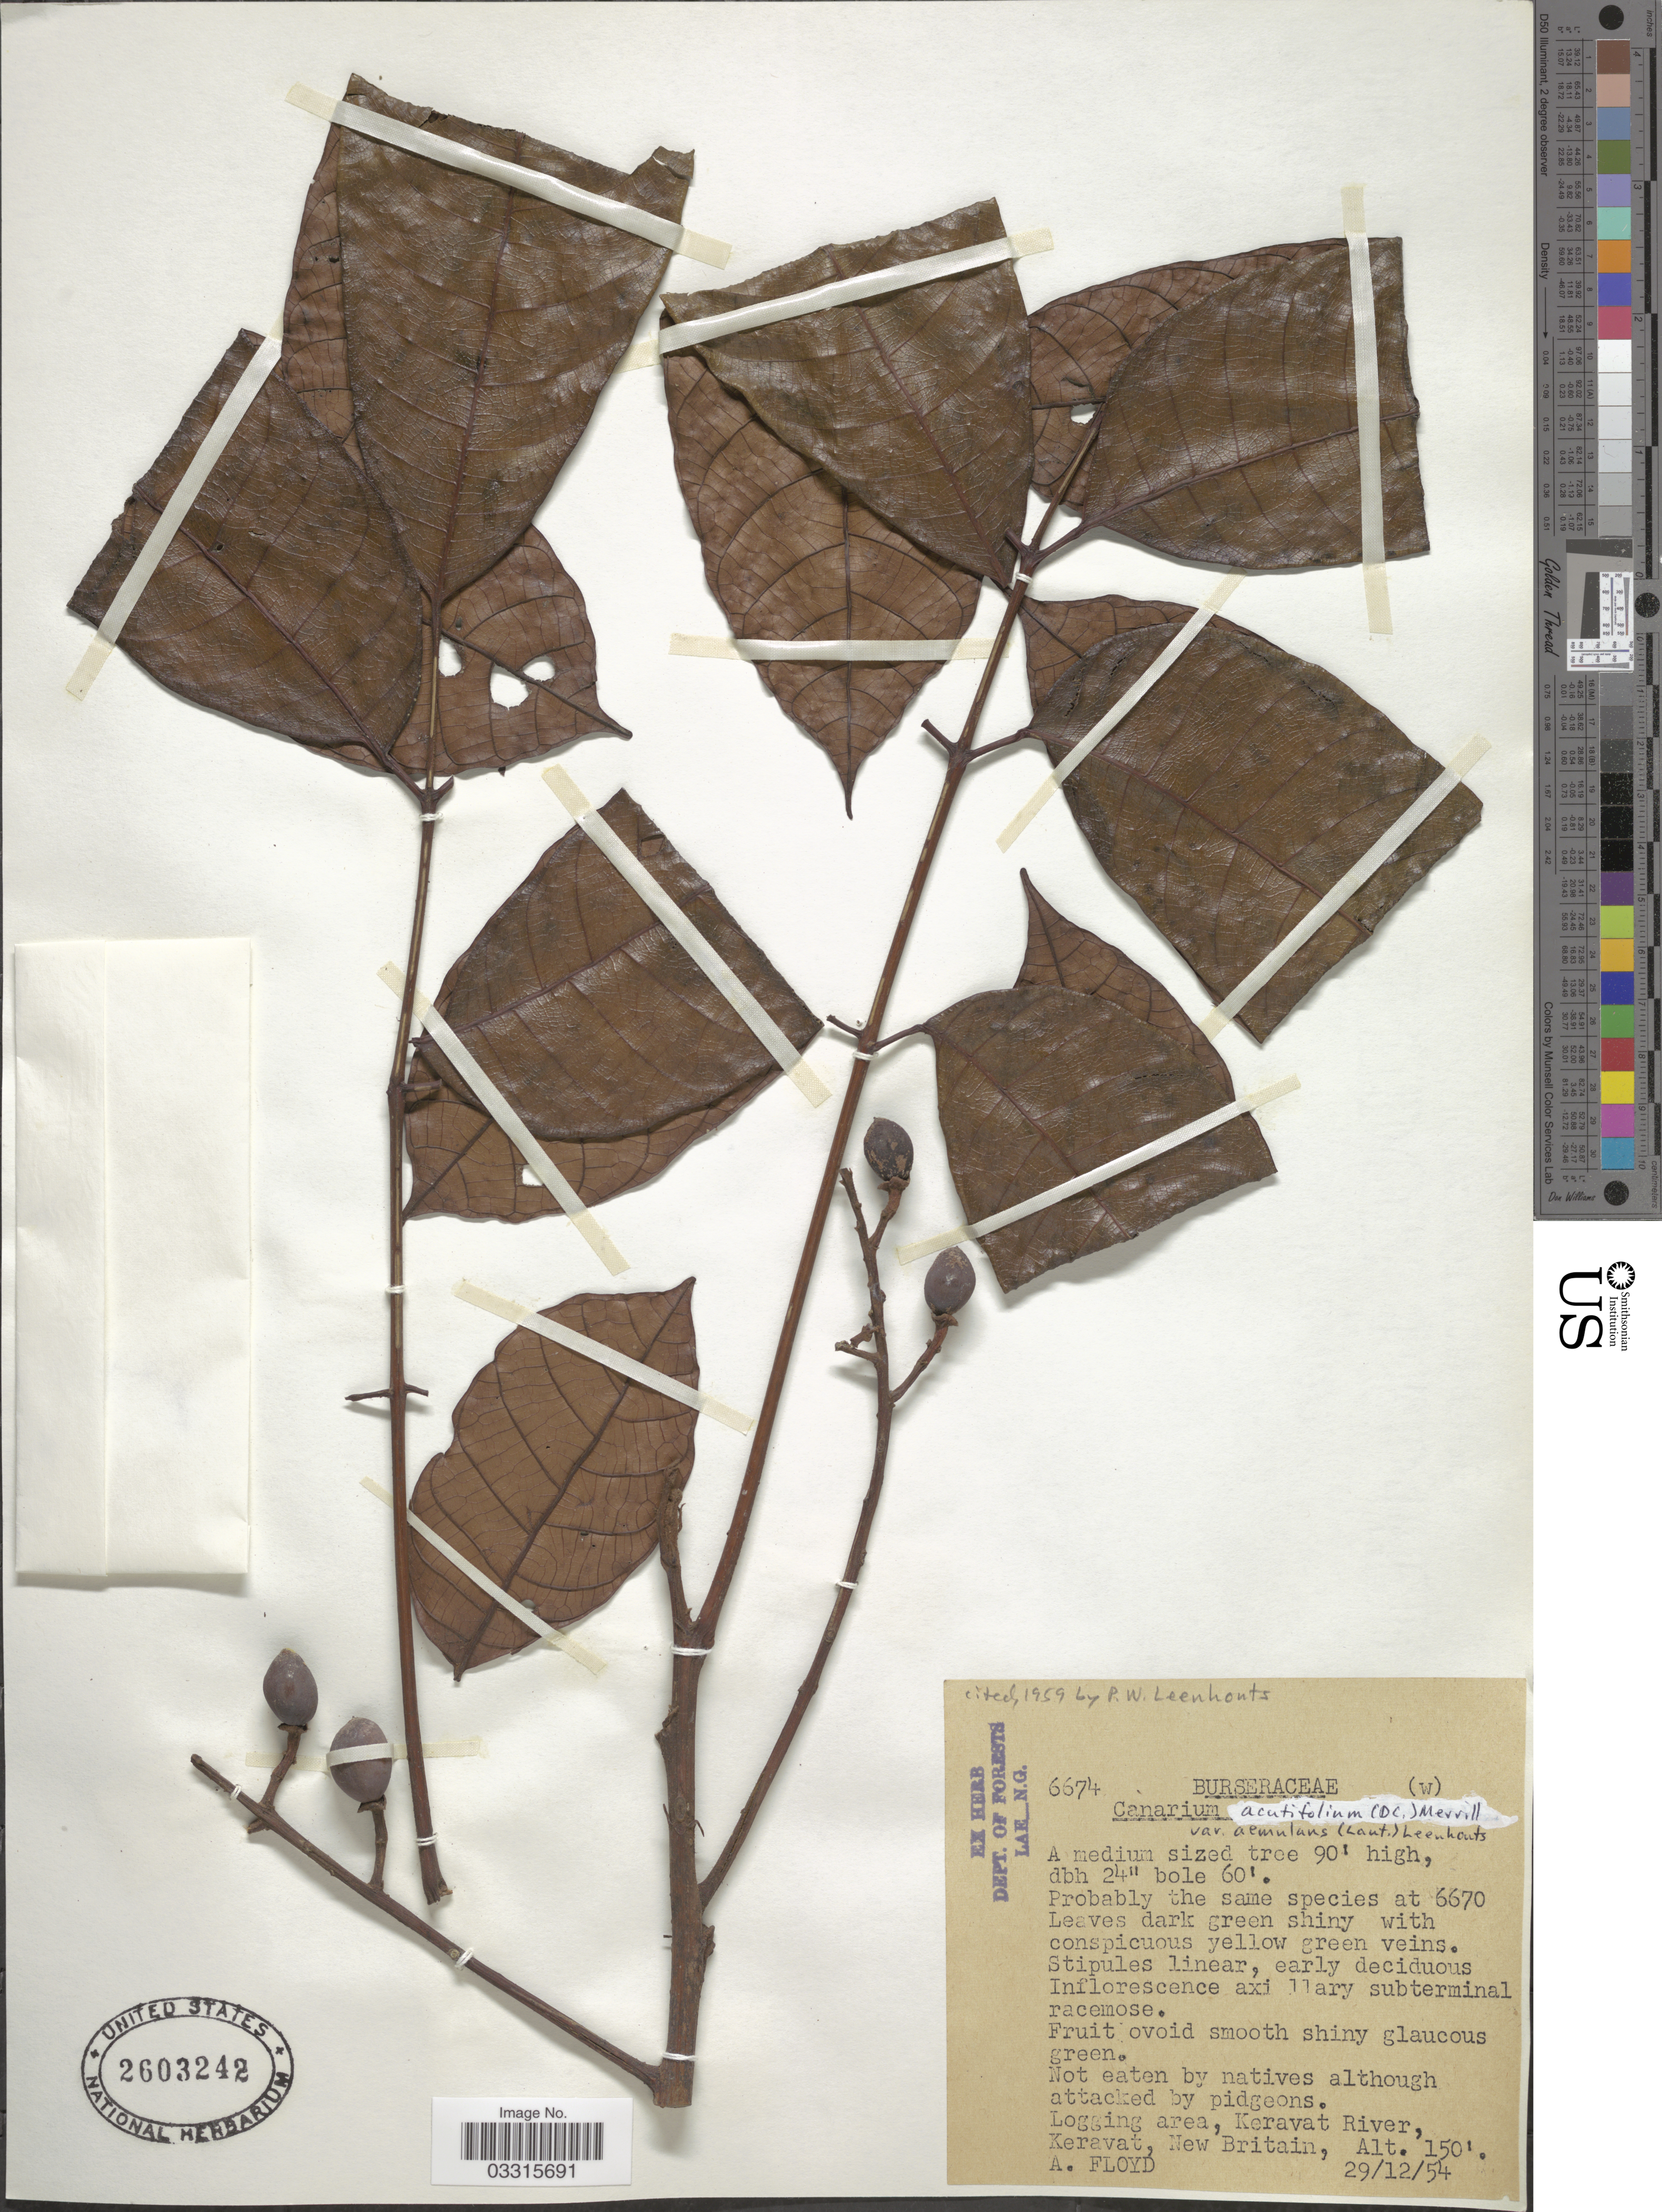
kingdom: Plantae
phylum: Tracheophyta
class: Magnoliopsida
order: Sapindales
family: Burseraceae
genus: Canarium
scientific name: Canarium acutifolium var. aemulans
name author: (Lauterb.) Leenh.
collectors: A. Floyd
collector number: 6674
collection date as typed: Transcribed d/m/y: 27/12/54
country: Papua New Guinea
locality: Logging area, Keravat River, Keravat, New Britain.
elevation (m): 46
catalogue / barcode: US 2603242